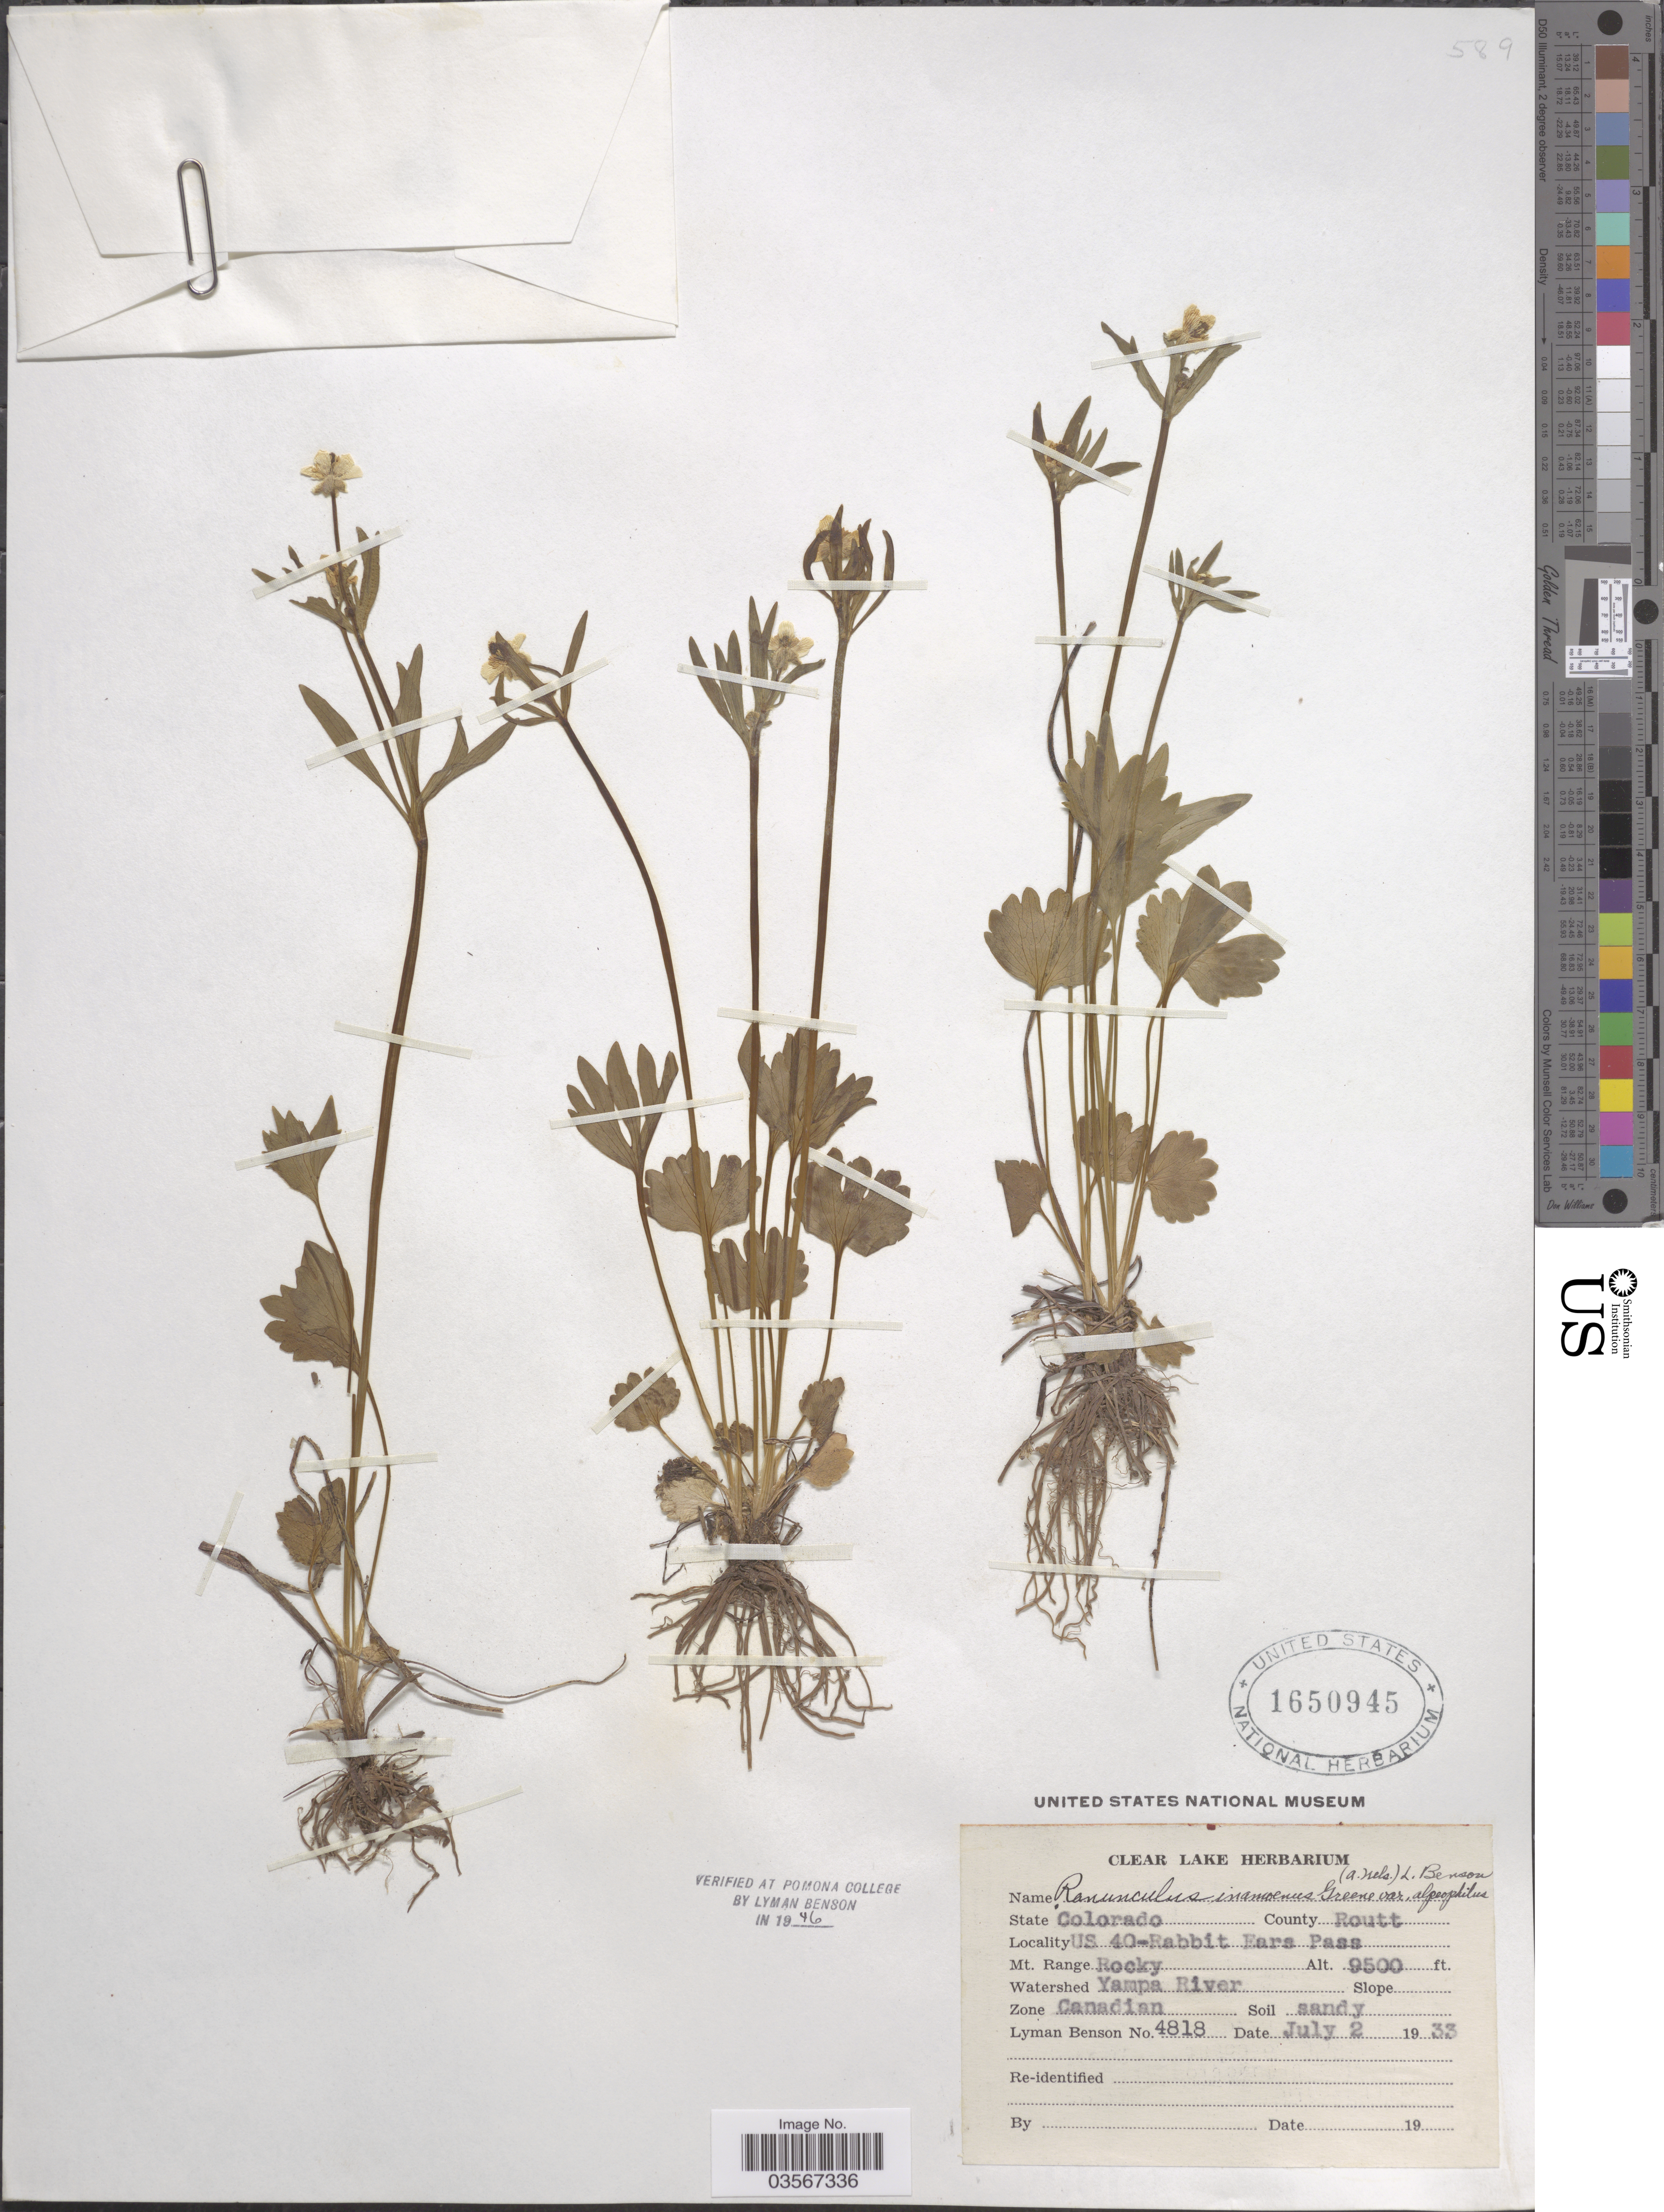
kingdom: Plantae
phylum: Tracheophyta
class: Magnoliopsida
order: Ranunculales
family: Ranunculaceae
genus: Ranunculus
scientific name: Ranunculus inamoenus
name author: Greene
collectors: L. D. Benson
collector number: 4818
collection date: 1933-07-02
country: United States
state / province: Colorado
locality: County Routt. US 40-Rabbit Ears Pass. Mt. Range Rocky. Watershed Yampa River.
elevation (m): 2896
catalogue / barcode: US 1650945